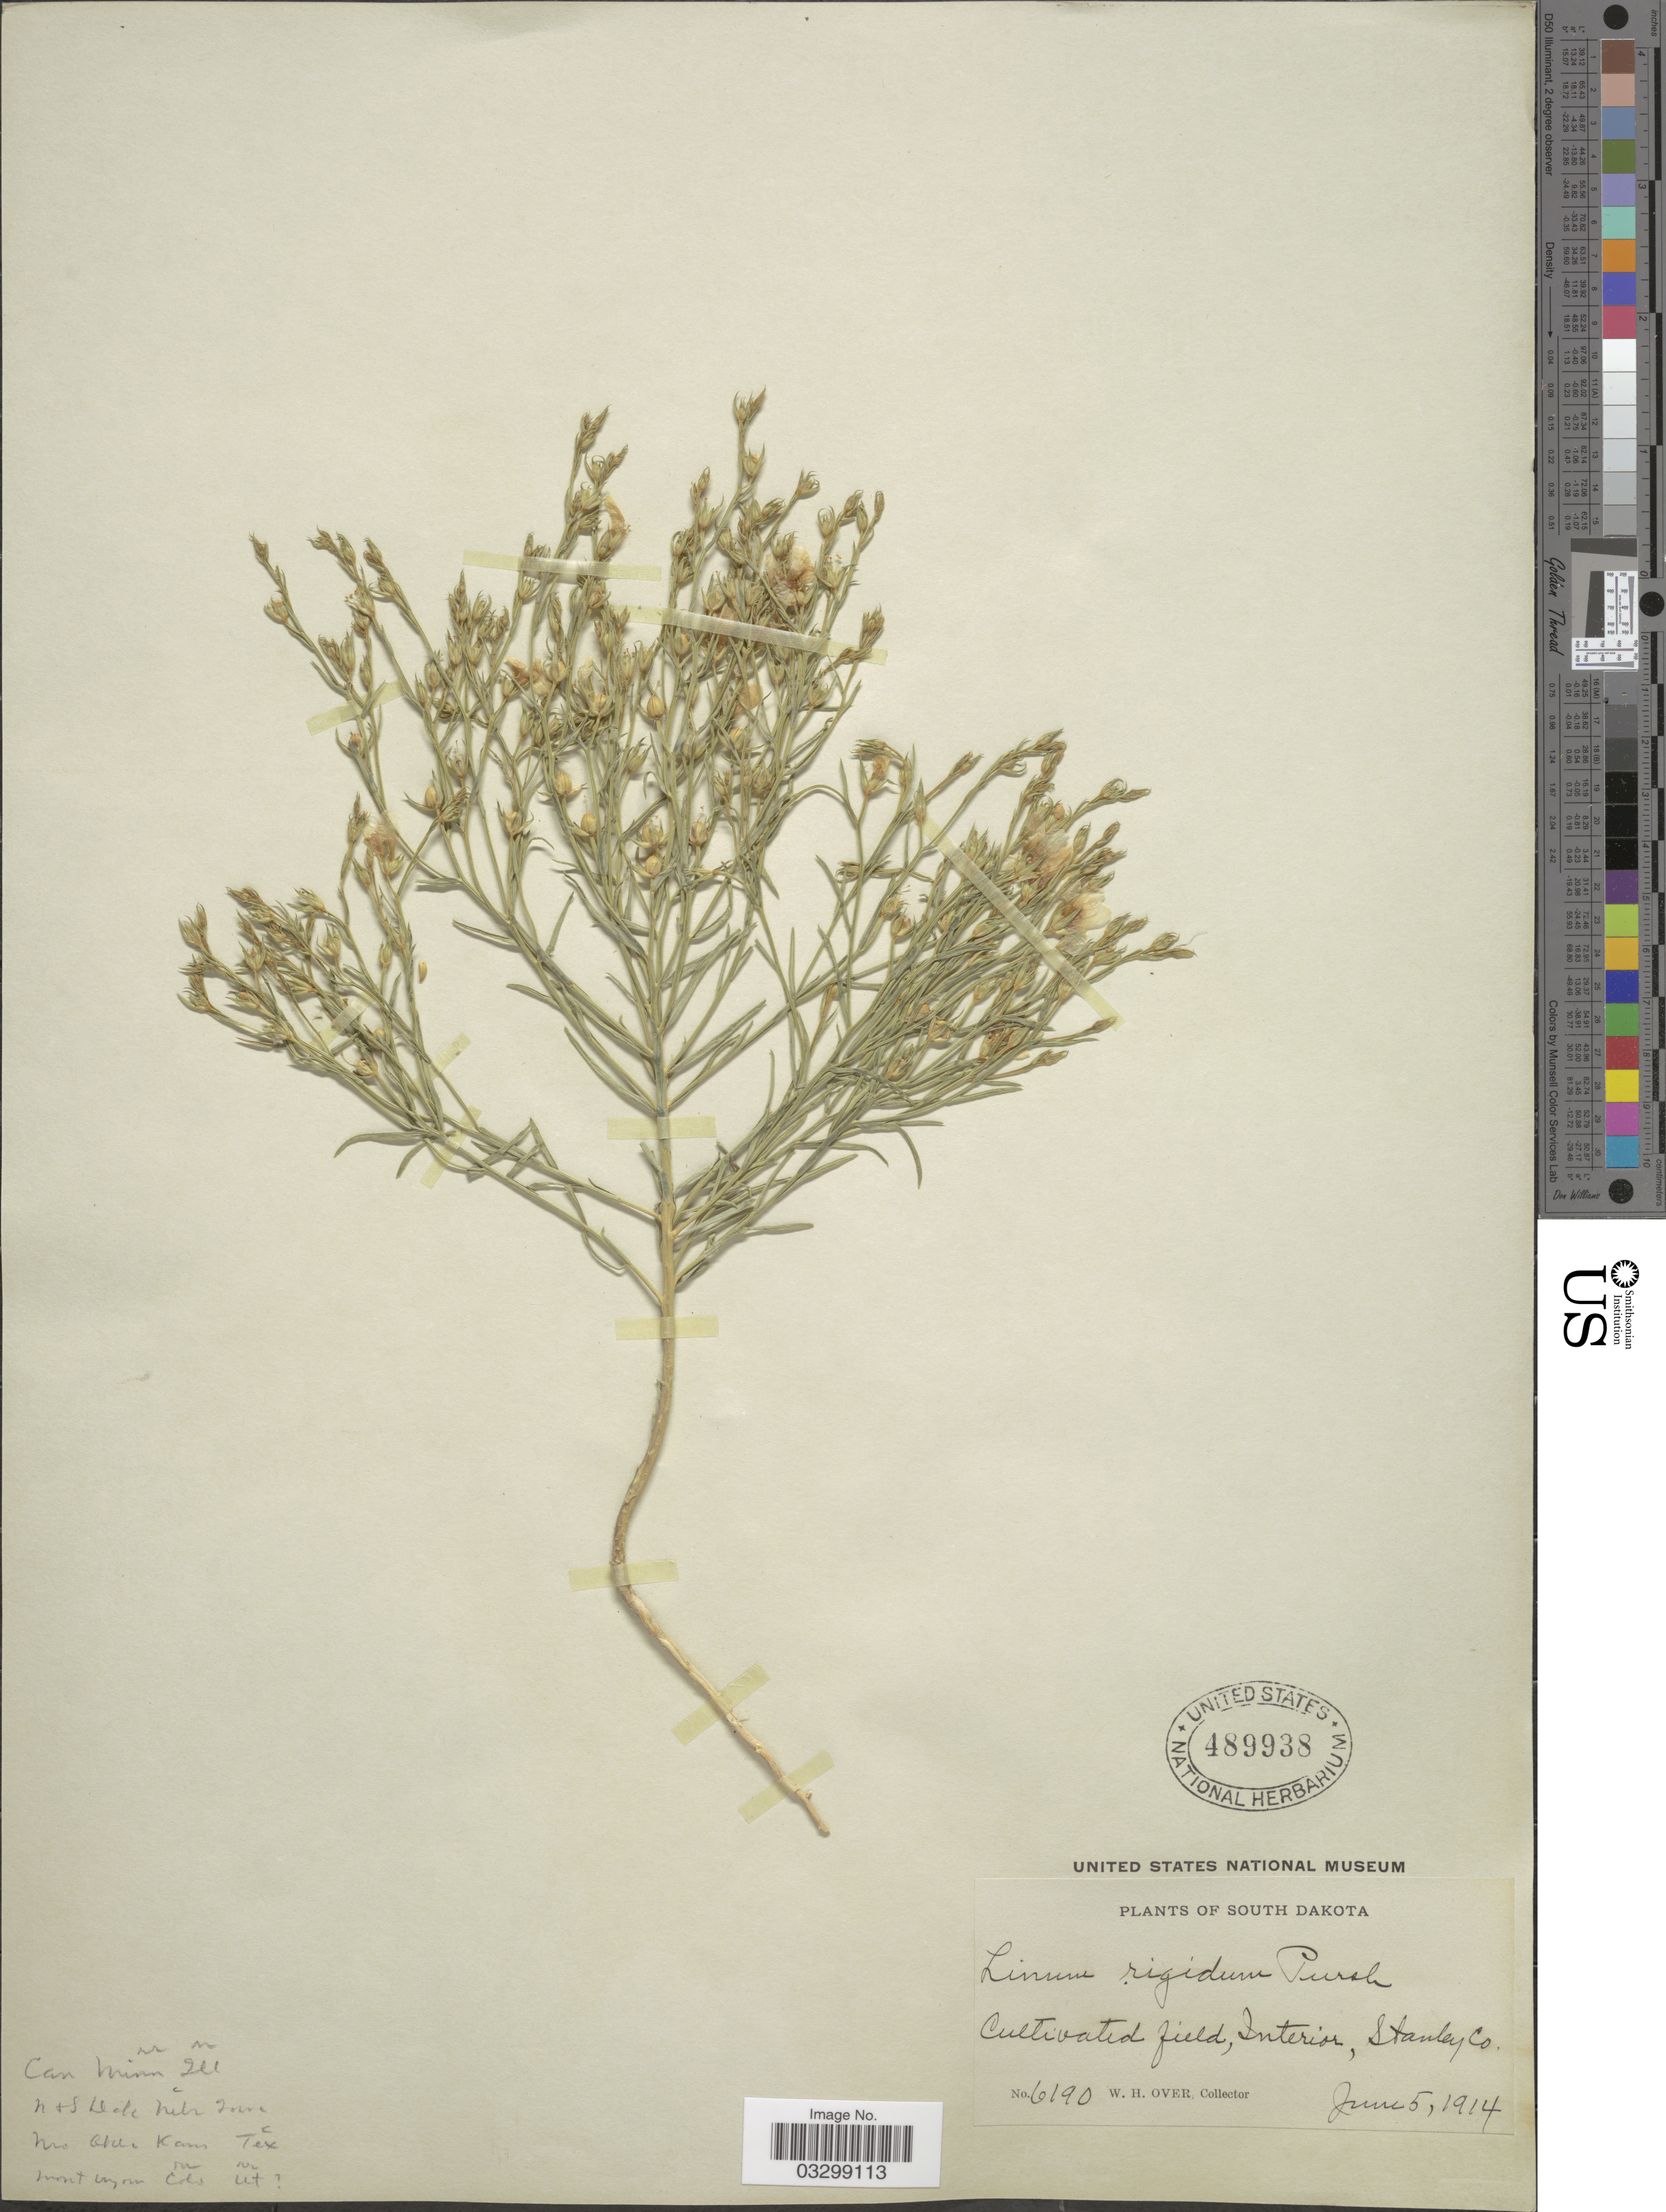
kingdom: Plantae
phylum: Tracheophyta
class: Magnoliopsida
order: Malpighiales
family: Linaceae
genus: Linum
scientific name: Linum rigidum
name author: Pursh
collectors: W. Hoover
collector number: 6190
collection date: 1914-06-05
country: United States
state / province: South Dakota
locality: Interior, Stanley Co.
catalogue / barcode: US 489938